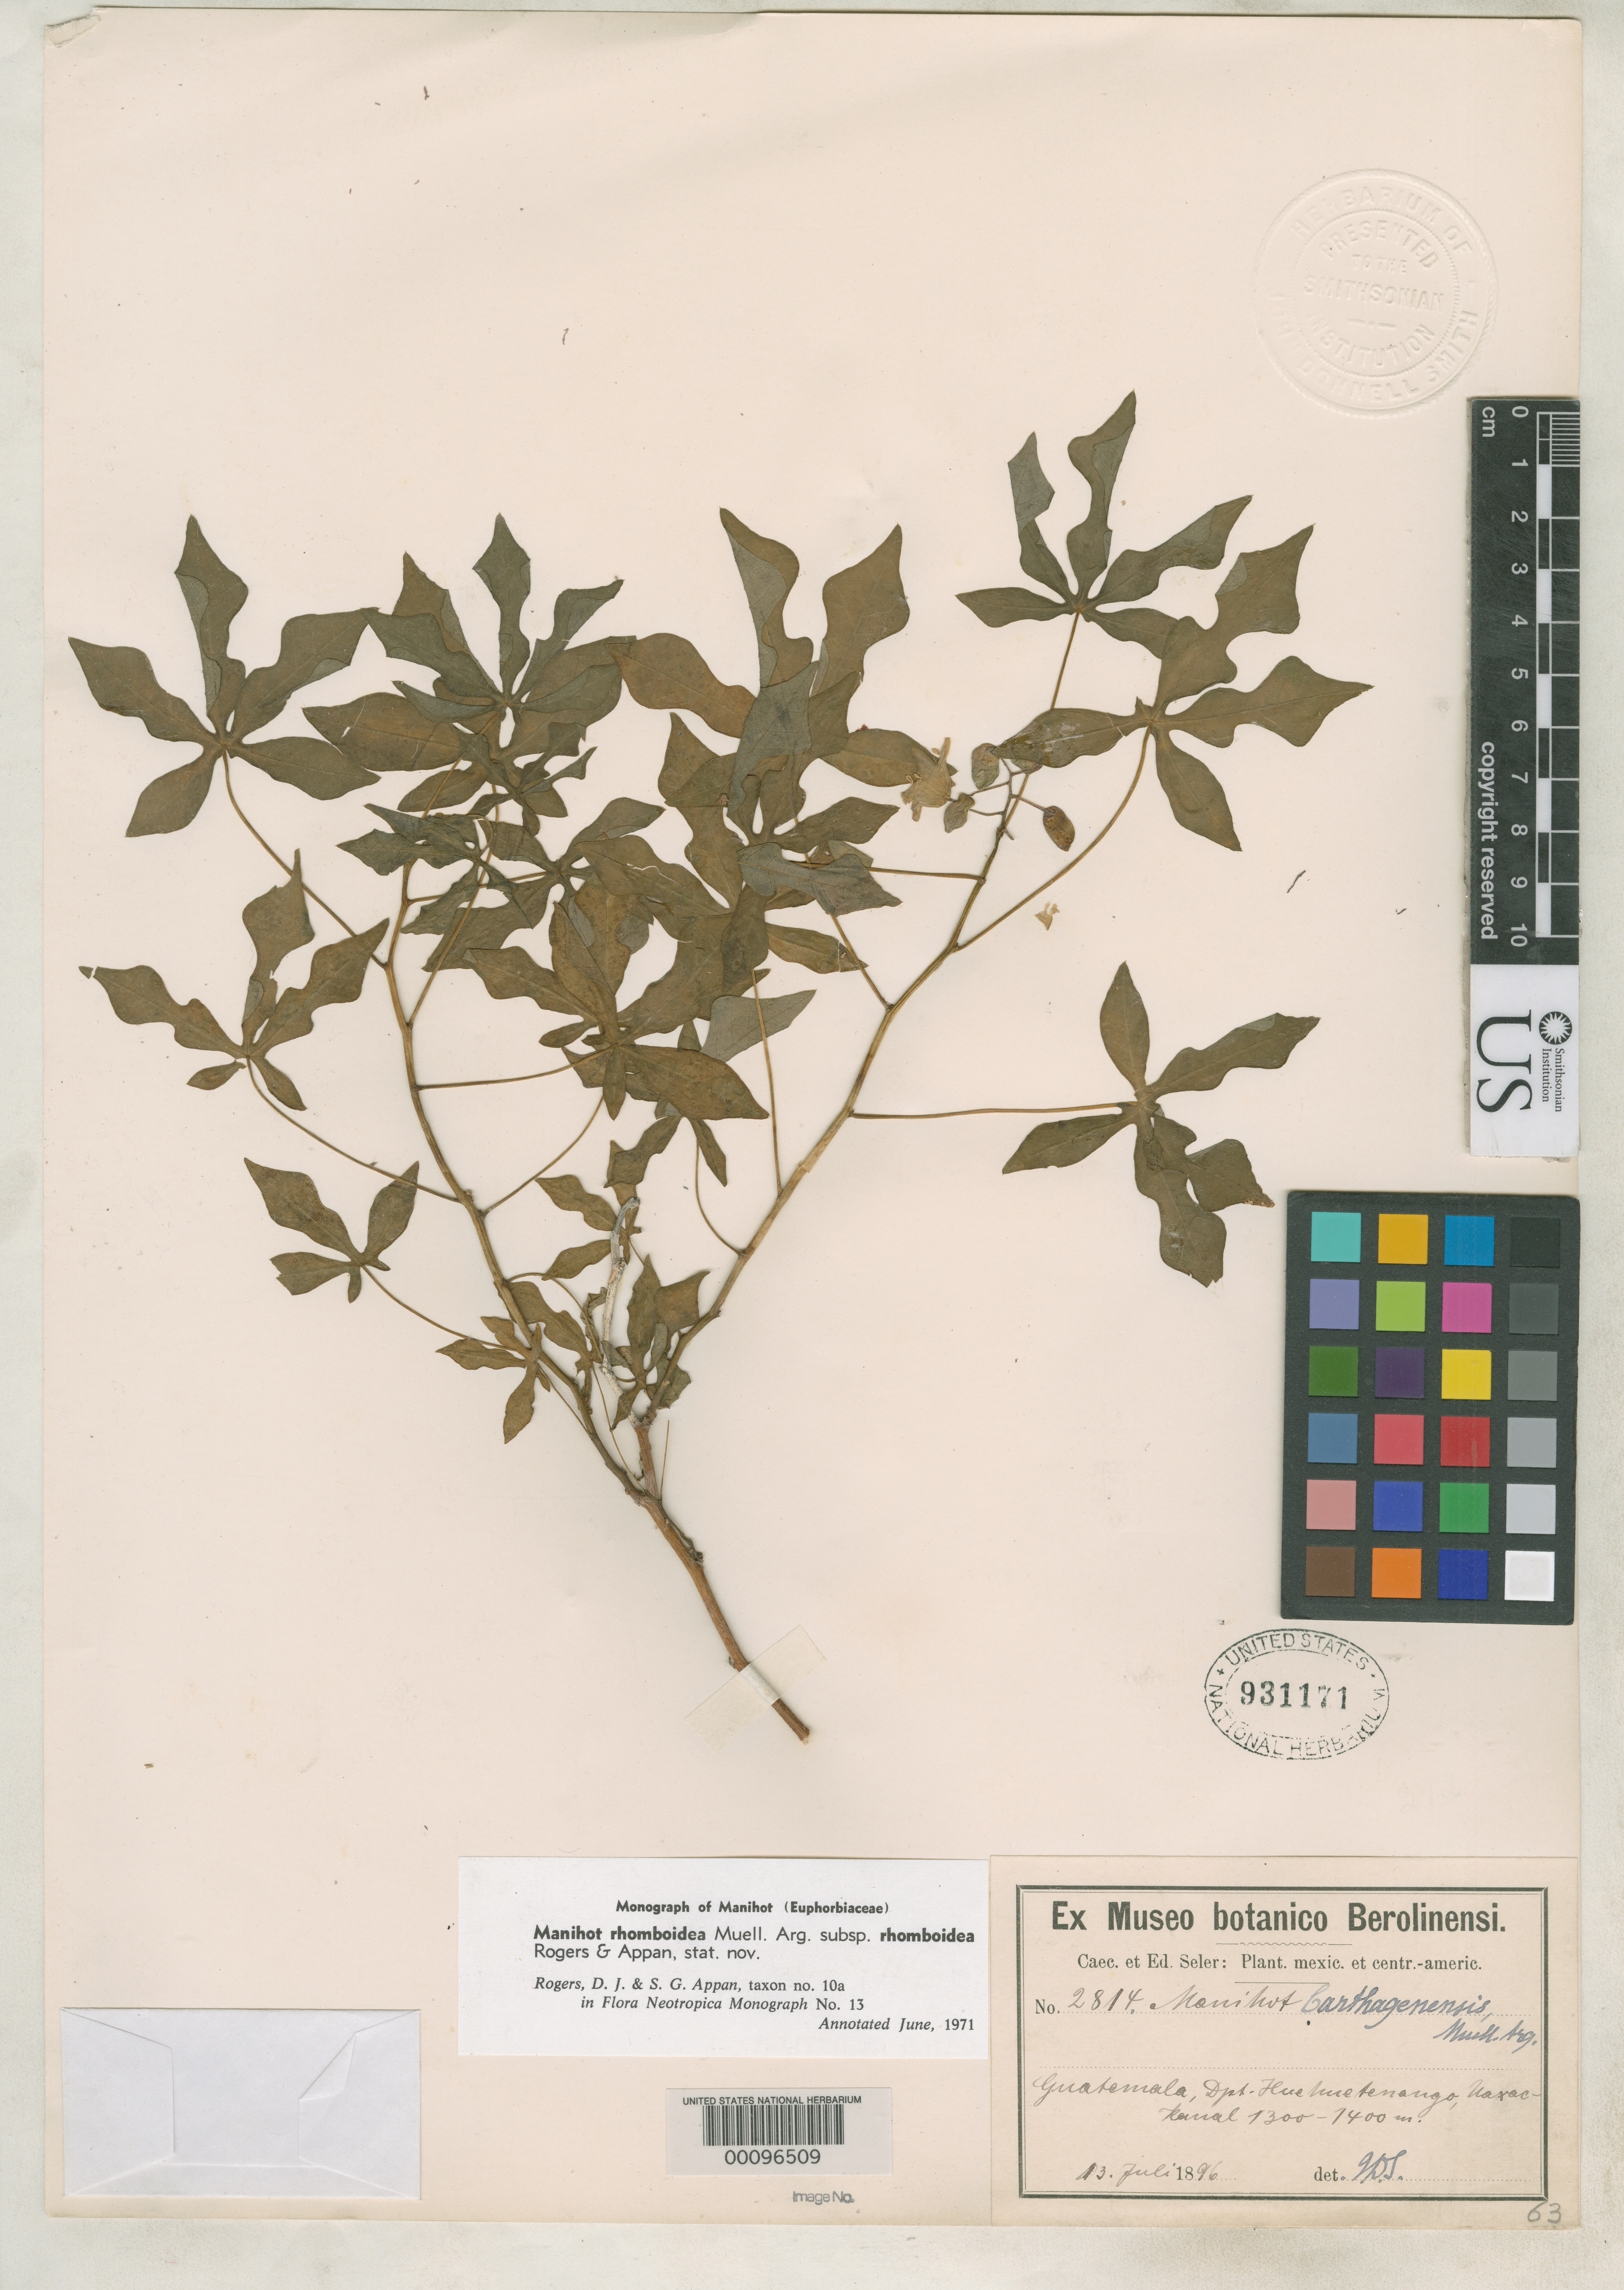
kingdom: Plantae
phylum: Tracheophyta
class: Magnoliopsida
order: Malpighiales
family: Euphorbiaceae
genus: Manihot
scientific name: Manihot ludibunda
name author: Croizat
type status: Isotype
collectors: C. Seler & E. Seler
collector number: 2814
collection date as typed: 13 Jul 1896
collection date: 1896-07-13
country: Guatemala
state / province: Huehuetenango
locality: Uaxac-Kanal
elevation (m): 1300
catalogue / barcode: US 931171